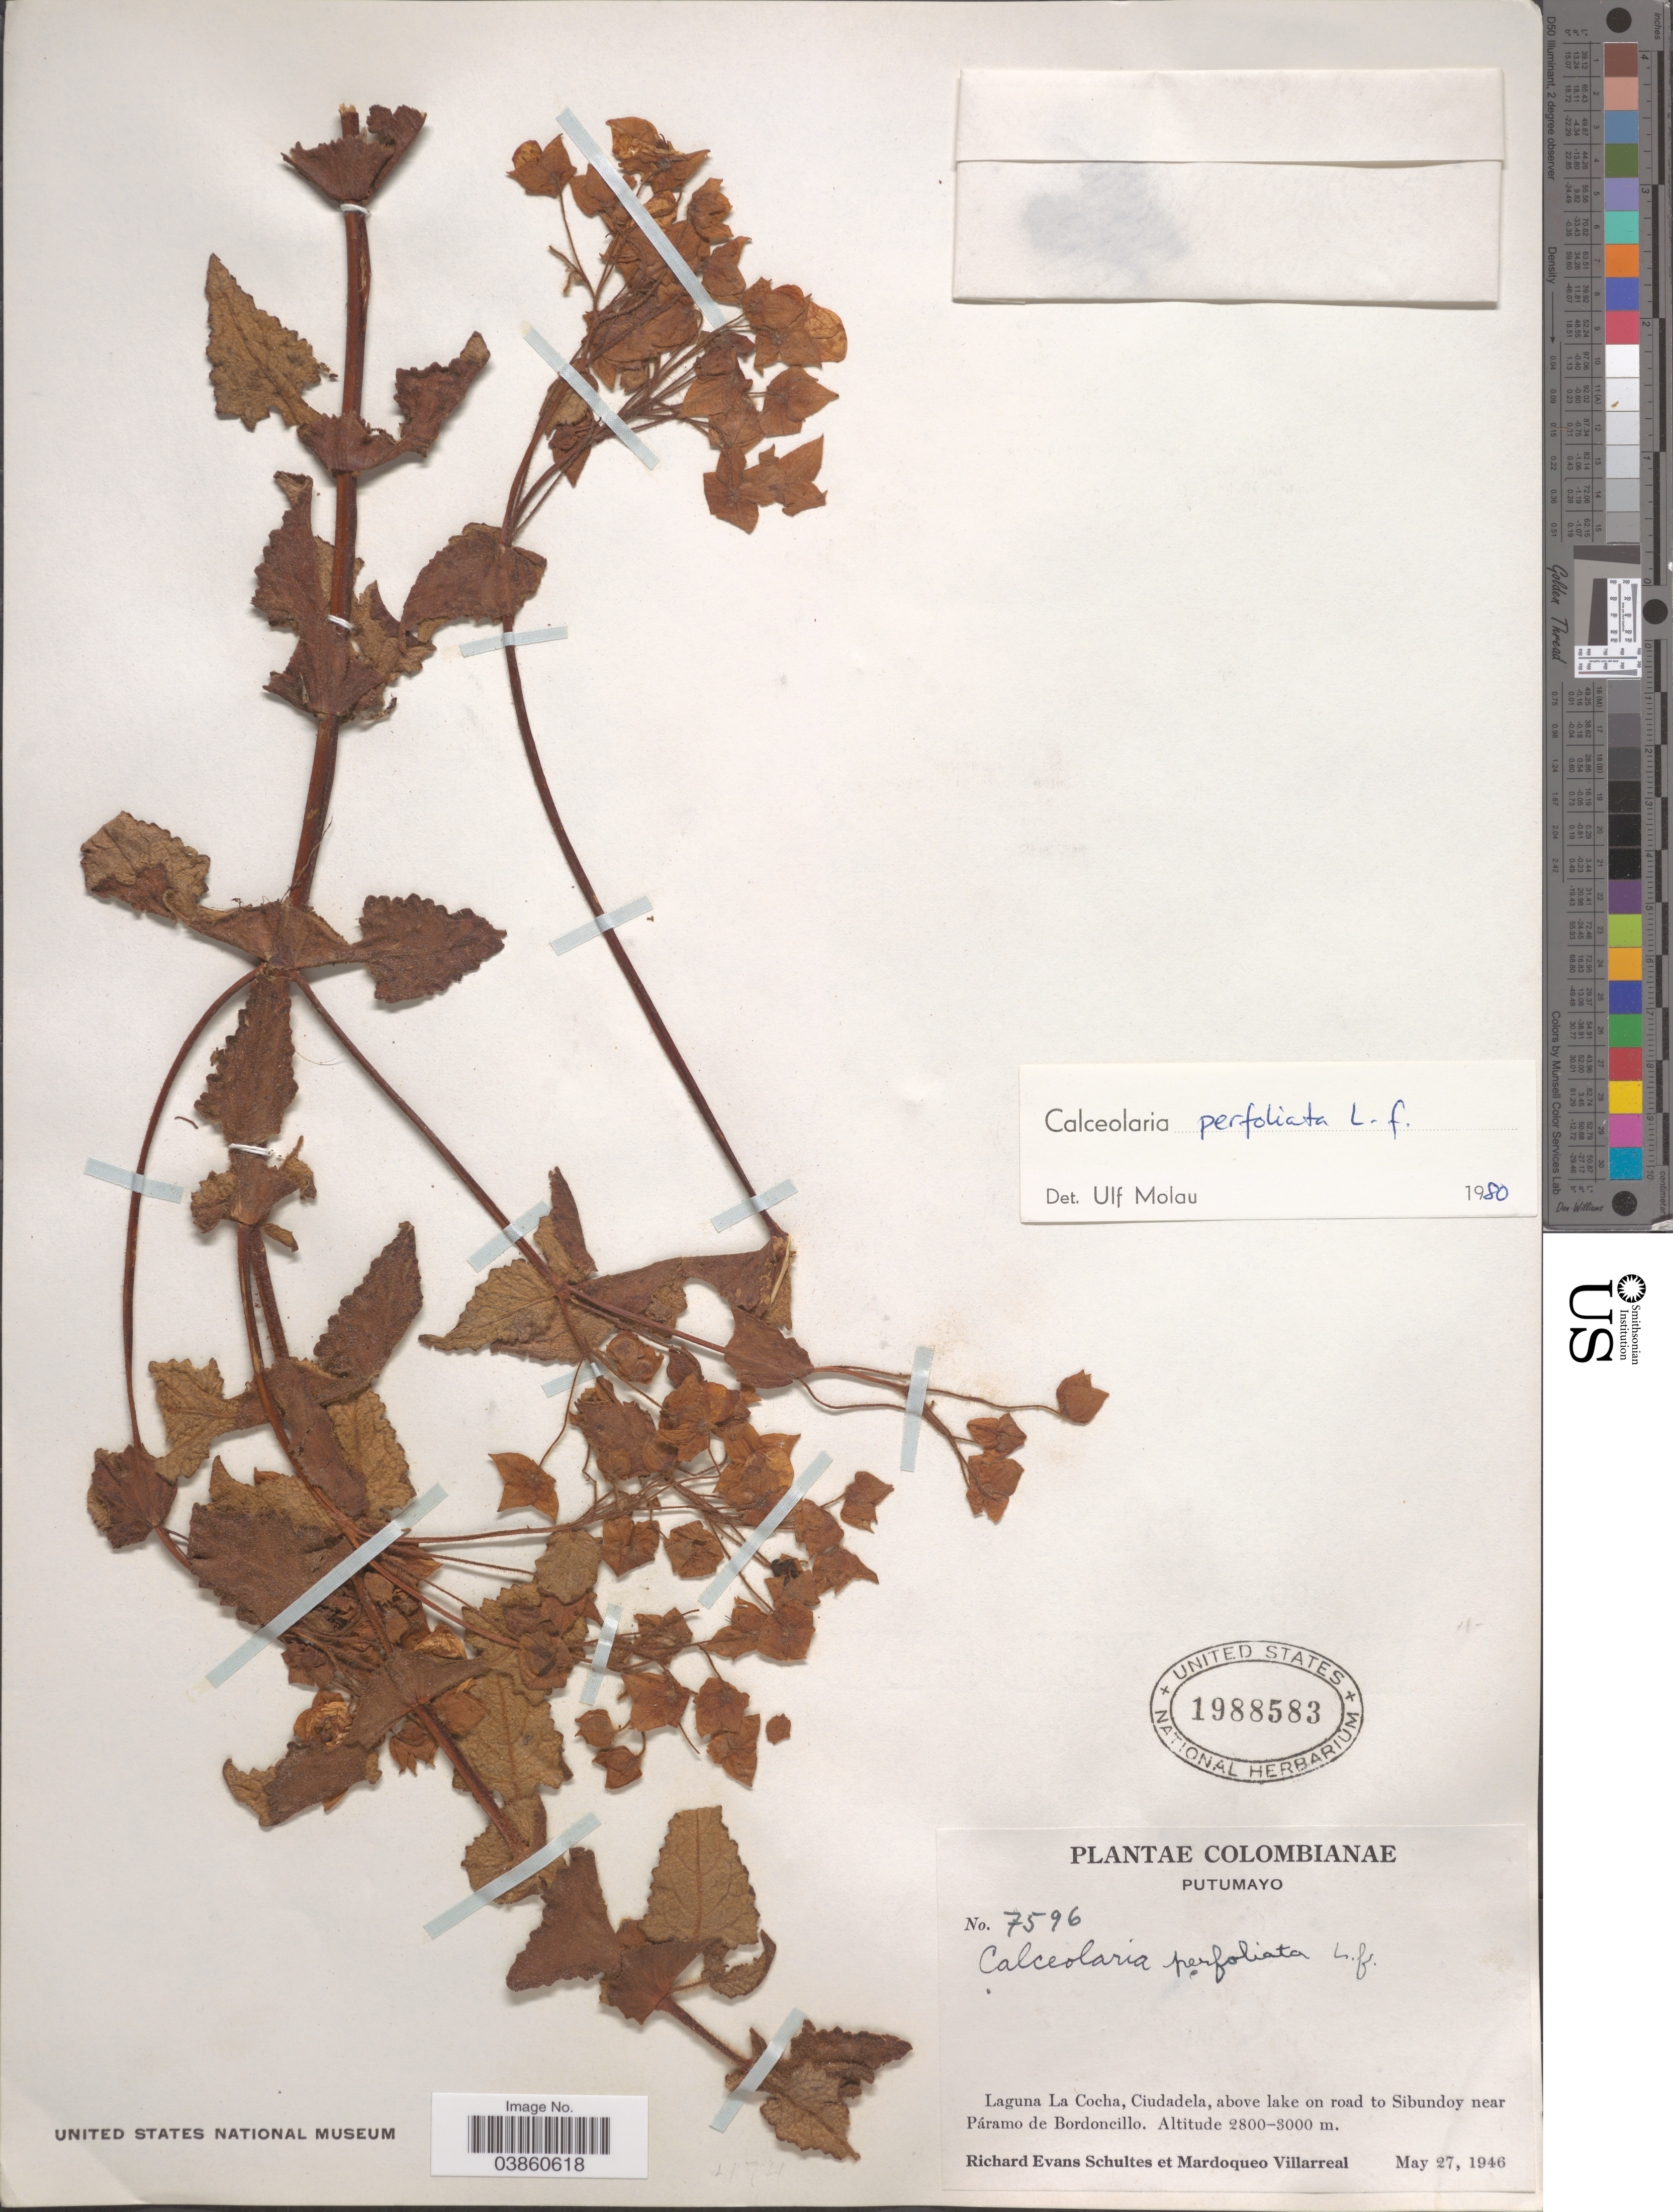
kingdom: Plantae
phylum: Tracheophyta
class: Magnoliopsida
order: Lamiales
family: Calceolariaceae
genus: Calceolaria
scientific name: Calceolaria perfoliata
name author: L. f.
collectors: R. E. Schultes & M. Villarreal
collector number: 7596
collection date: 1946-05-27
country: Colombia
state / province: Putumayo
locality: Laguna La Cocha, Ciudadela, above lake on road to Sibundoy near Páramo de Bordoncillo.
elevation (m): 2800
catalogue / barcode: US 1988583